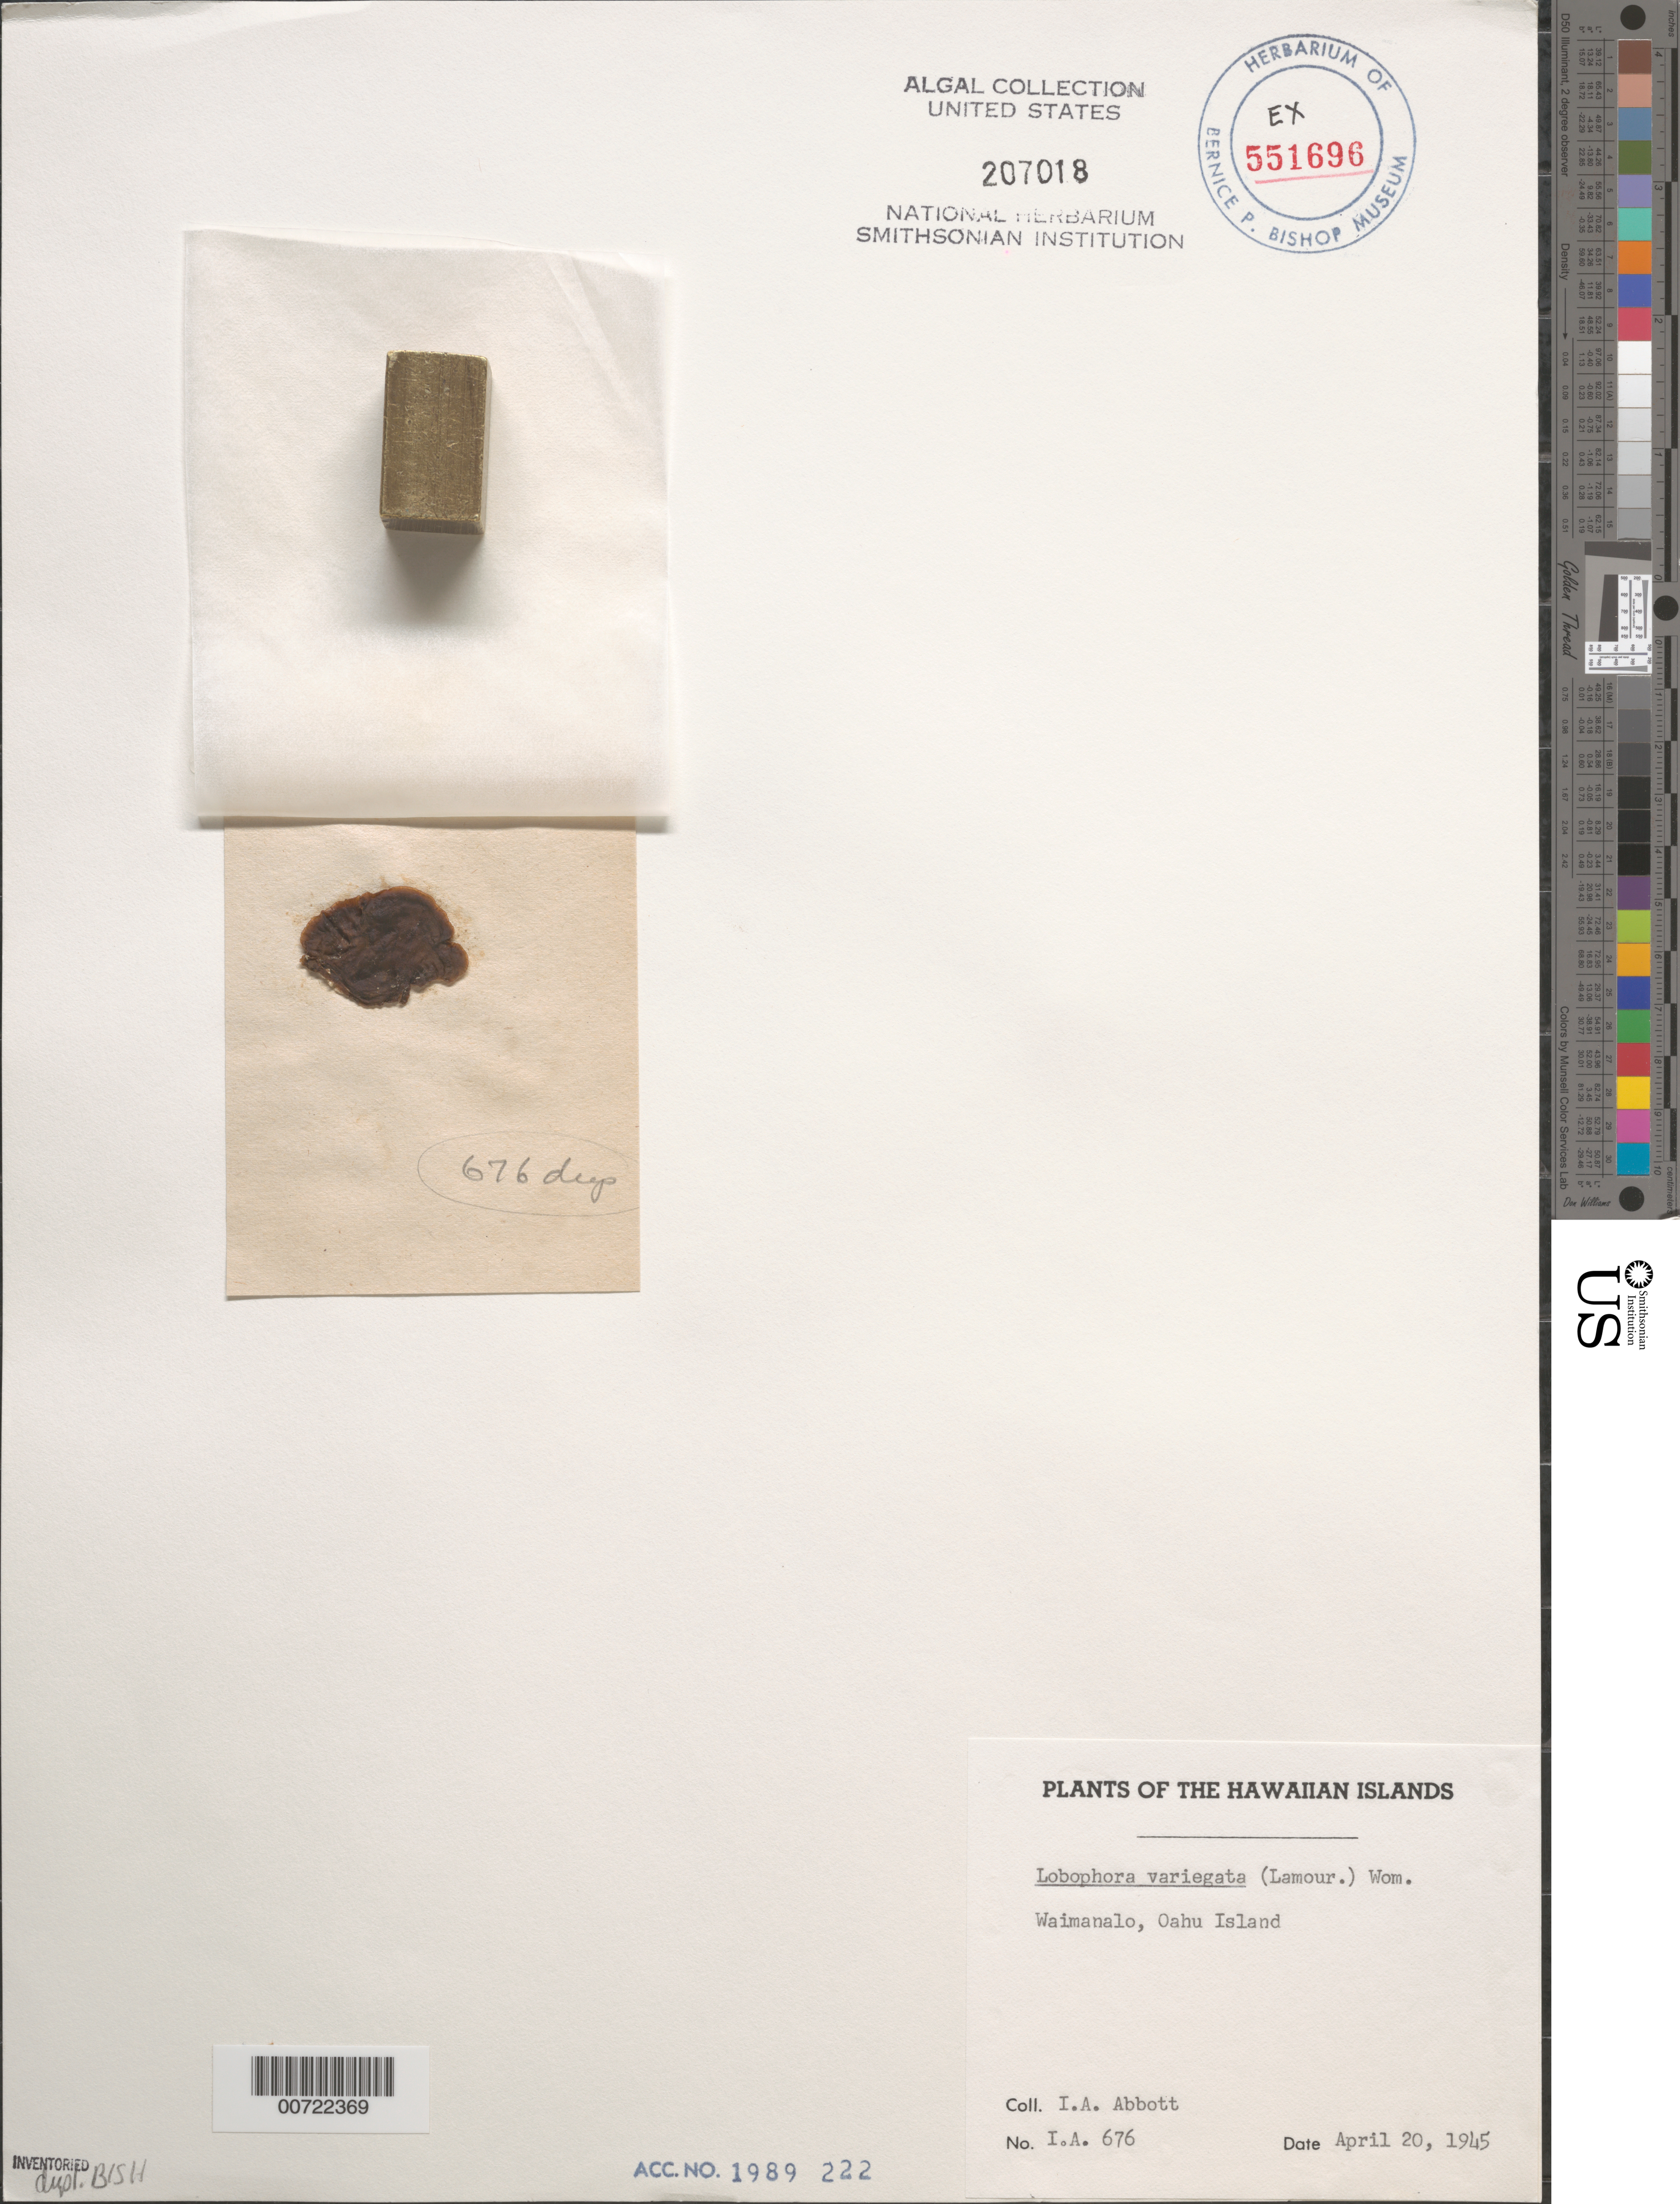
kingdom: Chromista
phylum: Ochrophyta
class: Phaeophyceae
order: Dictyotales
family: Dictyotaceae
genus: Lobophora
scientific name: Lobophora variegata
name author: (J.V.Lamouroux) Womersley & E.C. Oliveira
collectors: I. A. Abbott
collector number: IAA 676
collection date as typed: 20 Apr 1945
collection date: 1945-04-20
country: United States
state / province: Hawaii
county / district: Honolulu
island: Oahu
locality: Waimanalo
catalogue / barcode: US 207018